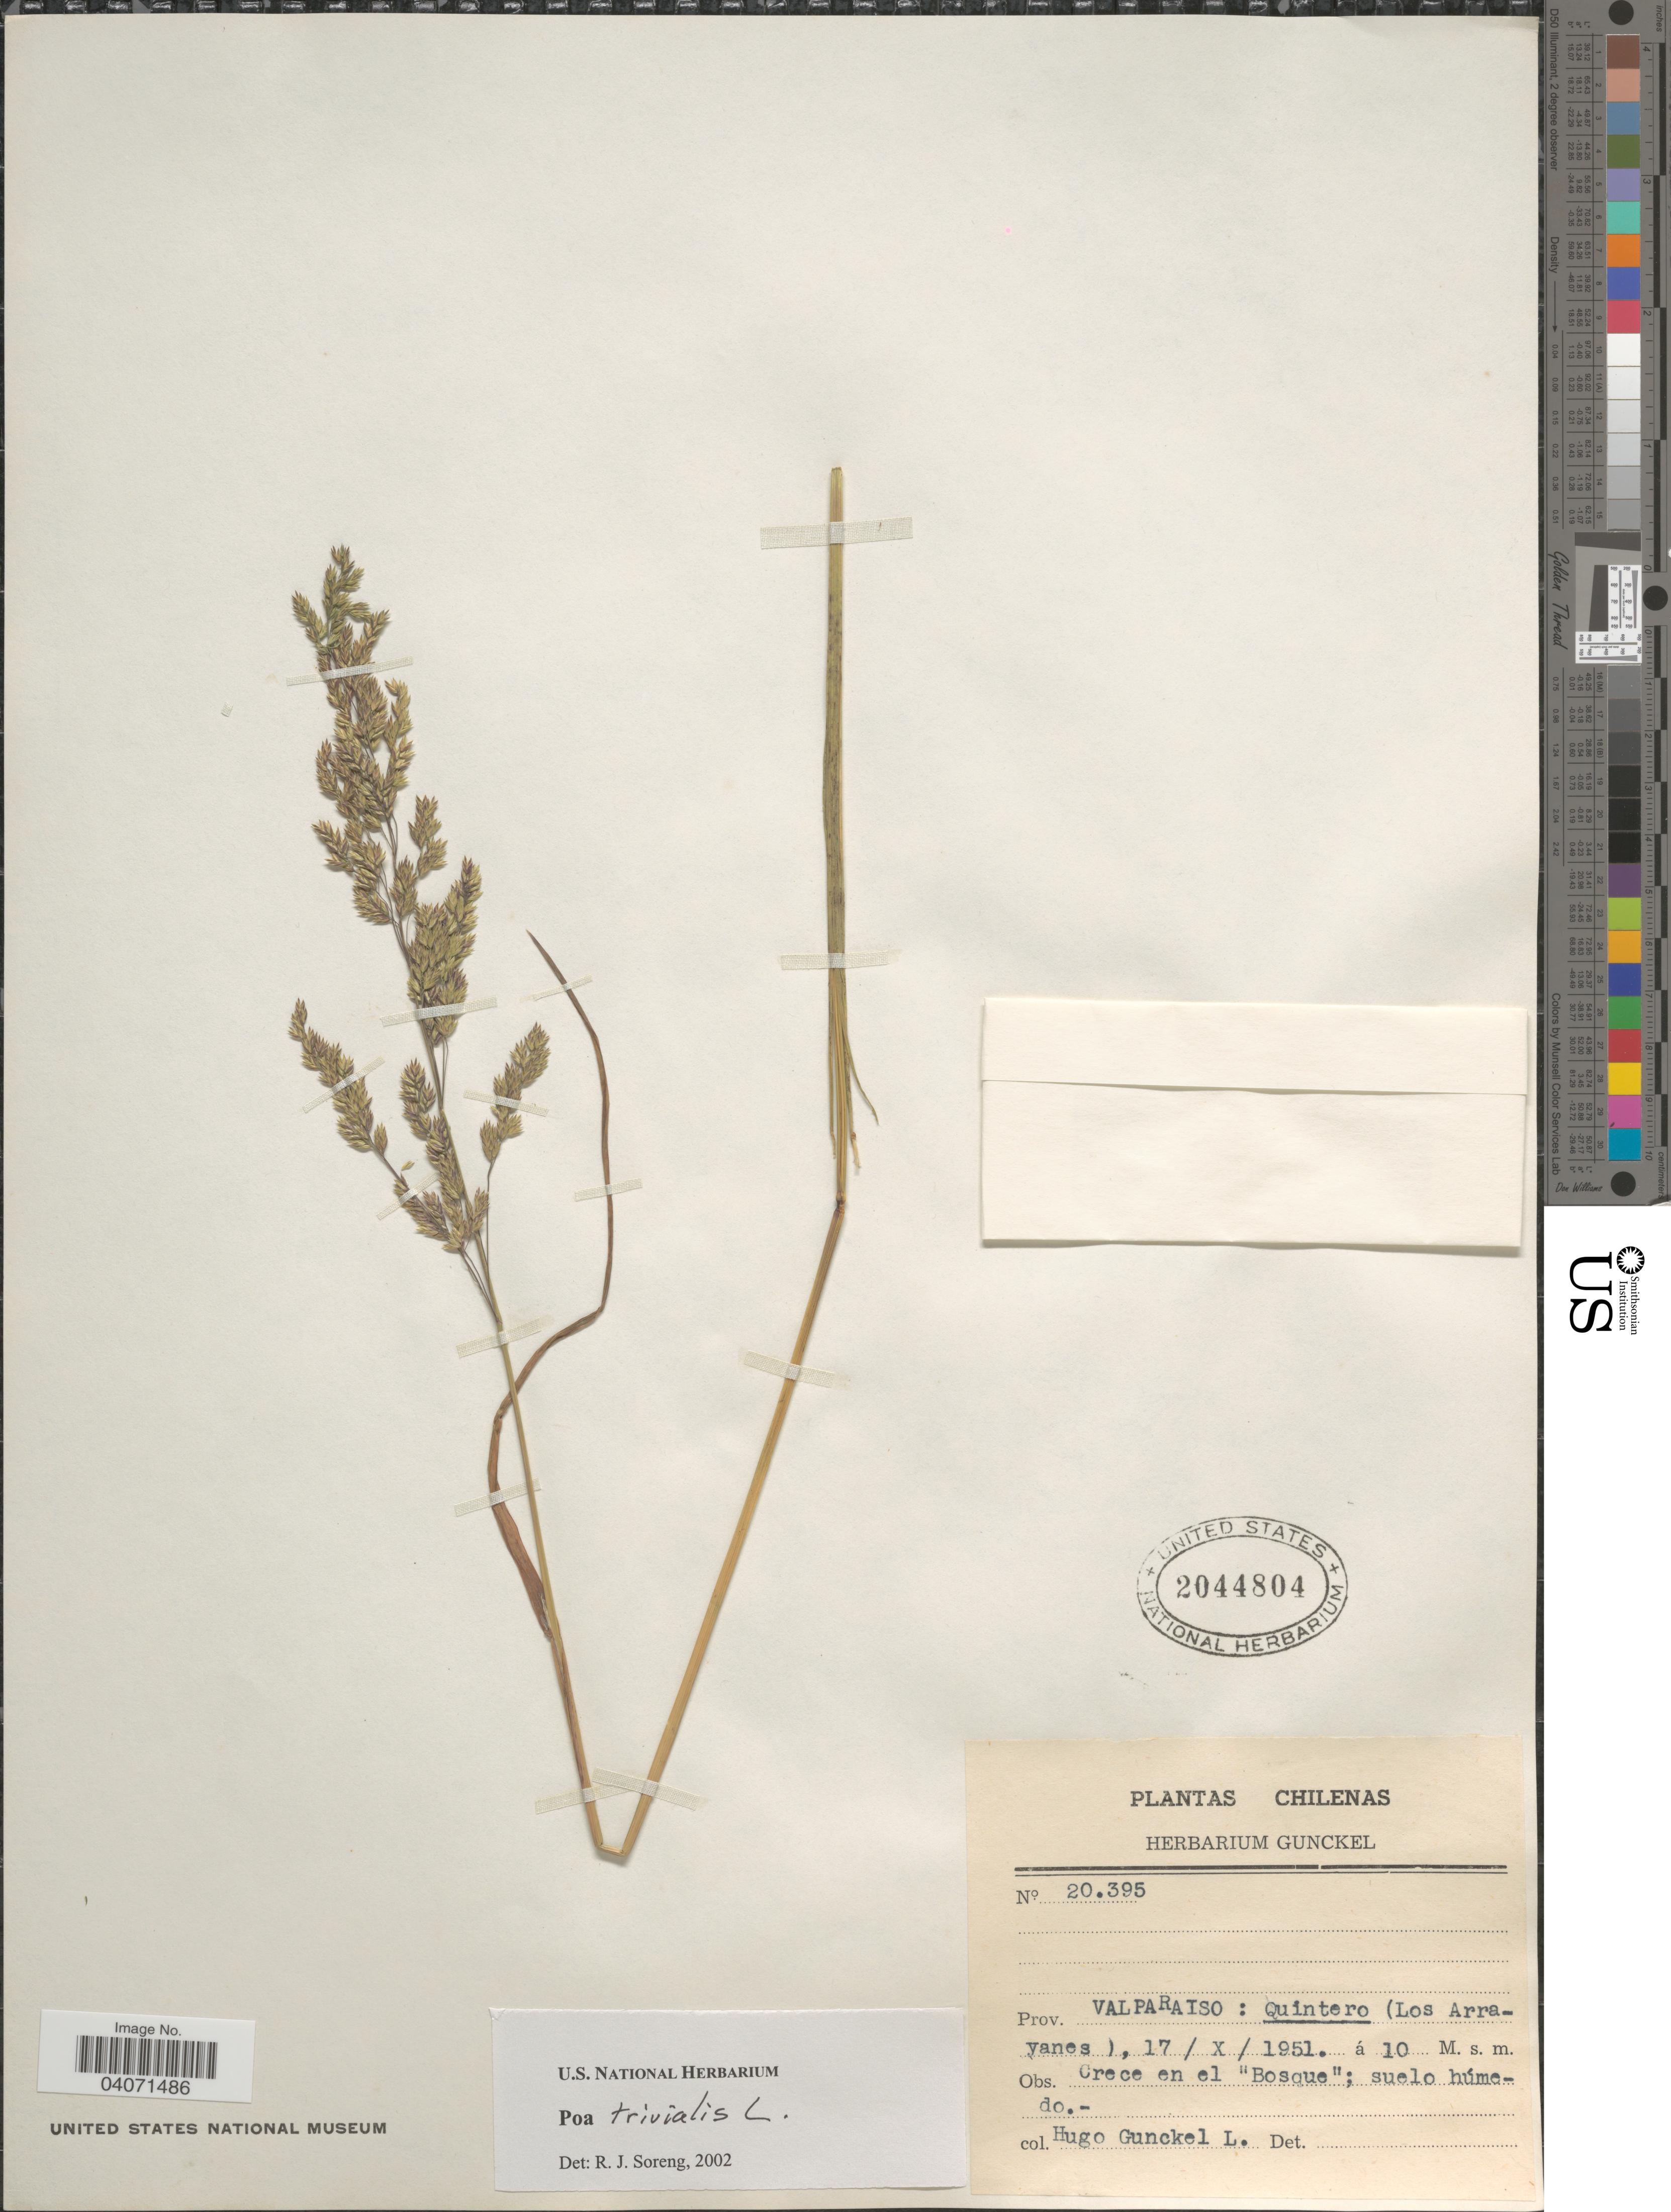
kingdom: Plantae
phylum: Tracheophyta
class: Liliopsida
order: Poales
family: Poaceae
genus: Poa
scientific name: Poa trivialis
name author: L.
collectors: H. Gunckel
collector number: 20.395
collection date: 1951-10-17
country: Chile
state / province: Valparaíso (V)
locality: Quintero (Los Arrayanes).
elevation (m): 10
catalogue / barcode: US 2044804